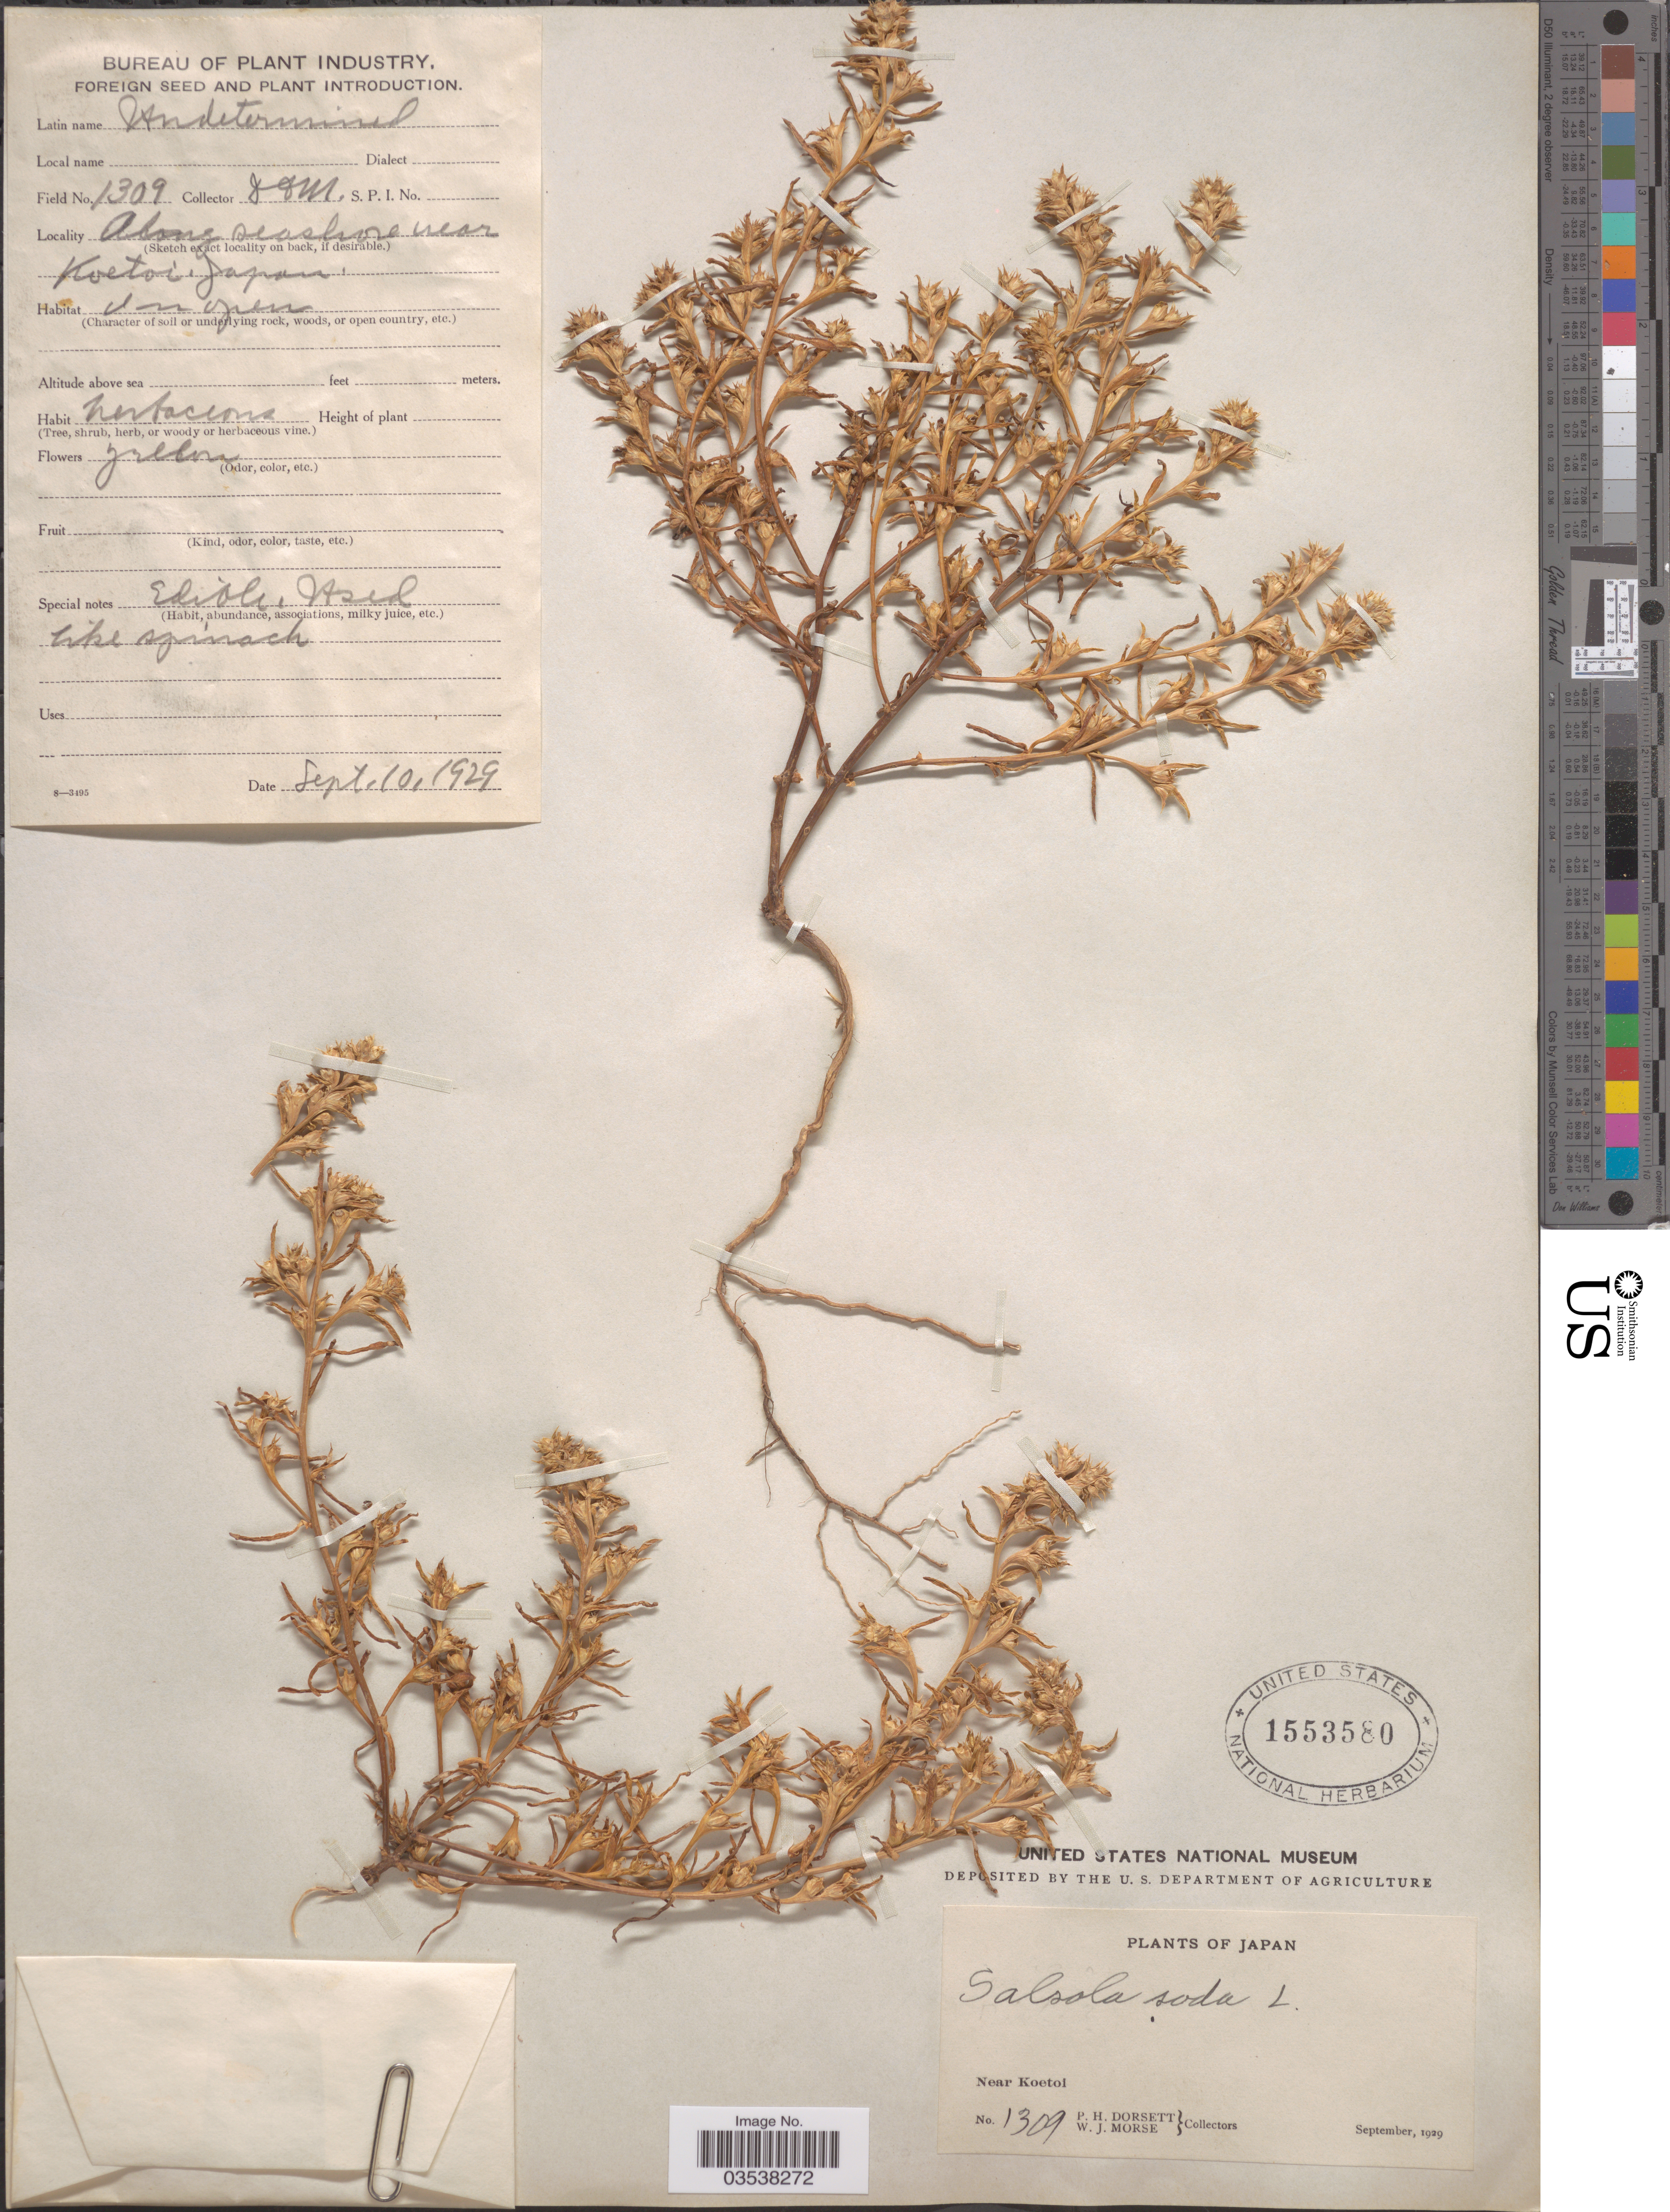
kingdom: Plantae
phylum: Tracheophyta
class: Magnoliopsida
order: Caryophyllales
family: Amaranthaceae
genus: Soda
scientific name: Soda inermis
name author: Fourr.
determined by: Strong, Mark T., (BOT), Smithsonian Institution - National Museum of Natural History (UNITED STATES)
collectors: P. H. Dorsett & W. J. Morse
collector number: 1309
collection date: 1929-09-10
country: Japan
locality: Along seashore near Koetoi.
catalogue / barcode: US 1553580